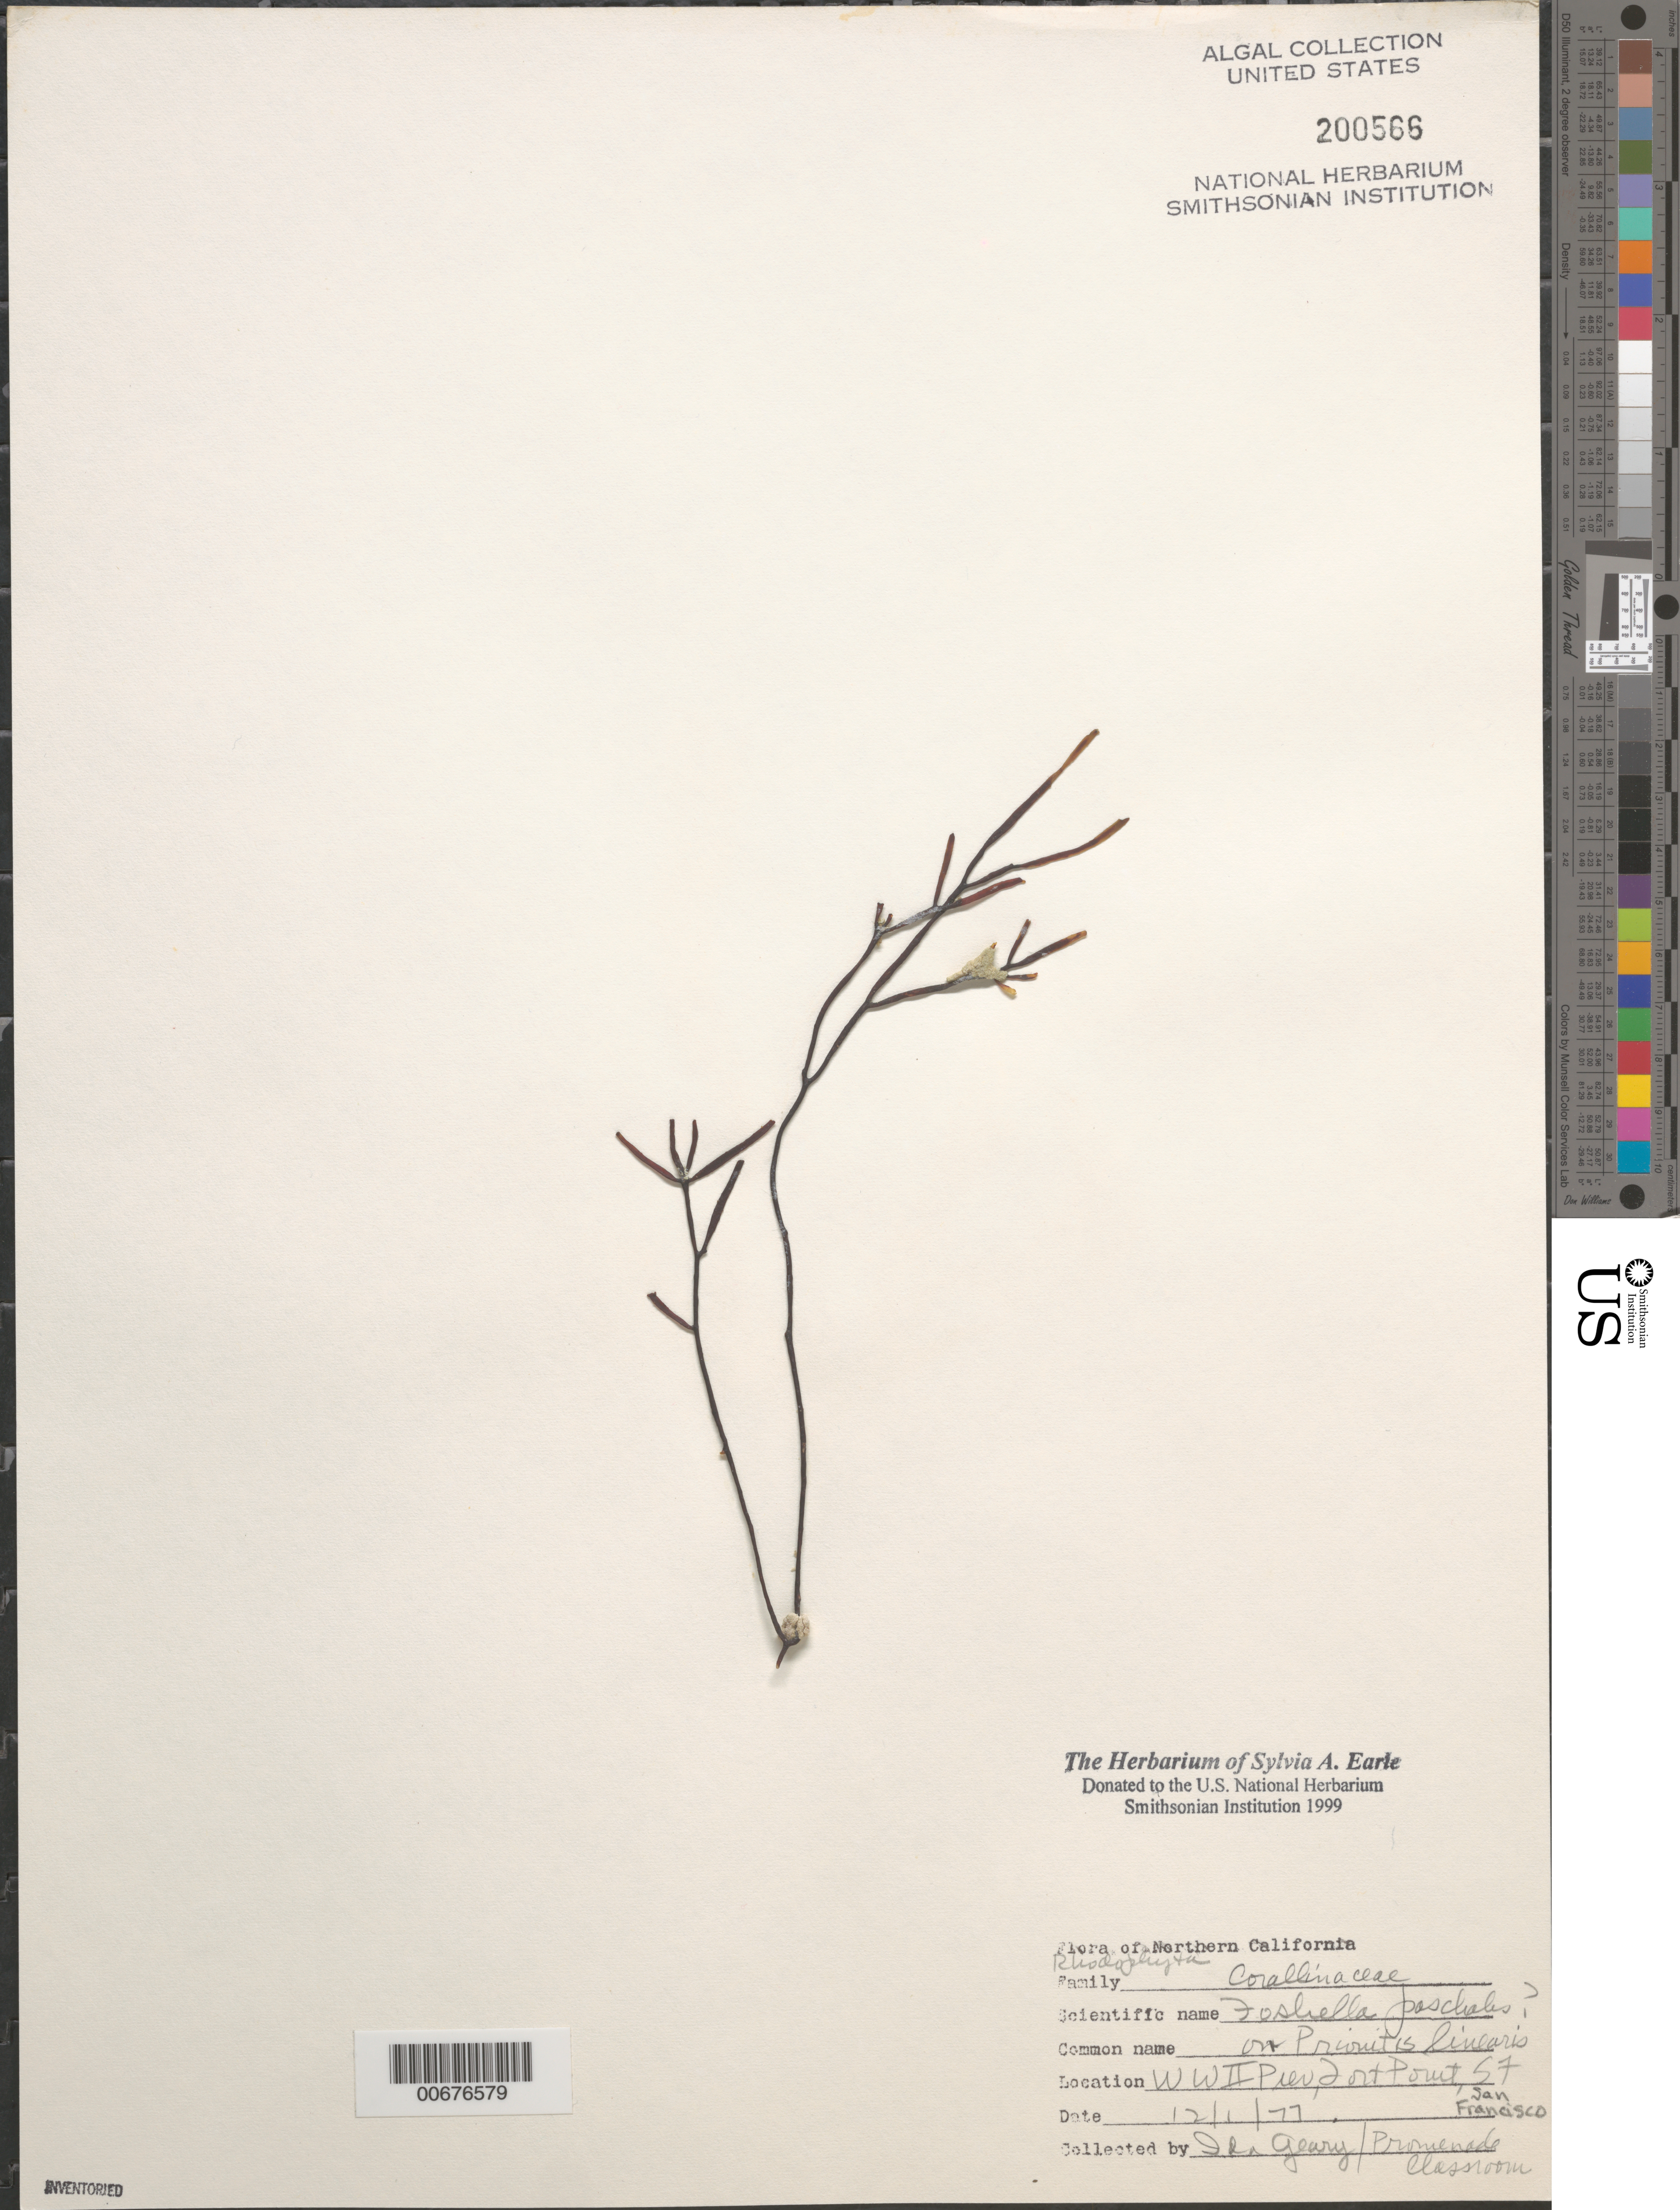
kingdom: Plantae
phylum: Rhodophyta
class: Florideophyceae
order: Corallinales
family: Hydrolithaceae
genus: Fosliella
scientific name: Fosliella paschalis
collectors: I. Geary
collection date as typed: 01 Dec 1977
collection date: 1977-12-01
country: United States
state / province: California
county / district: San Francisco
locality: San Francisco, Fort Point, World War II Pier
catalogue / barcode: US 200566